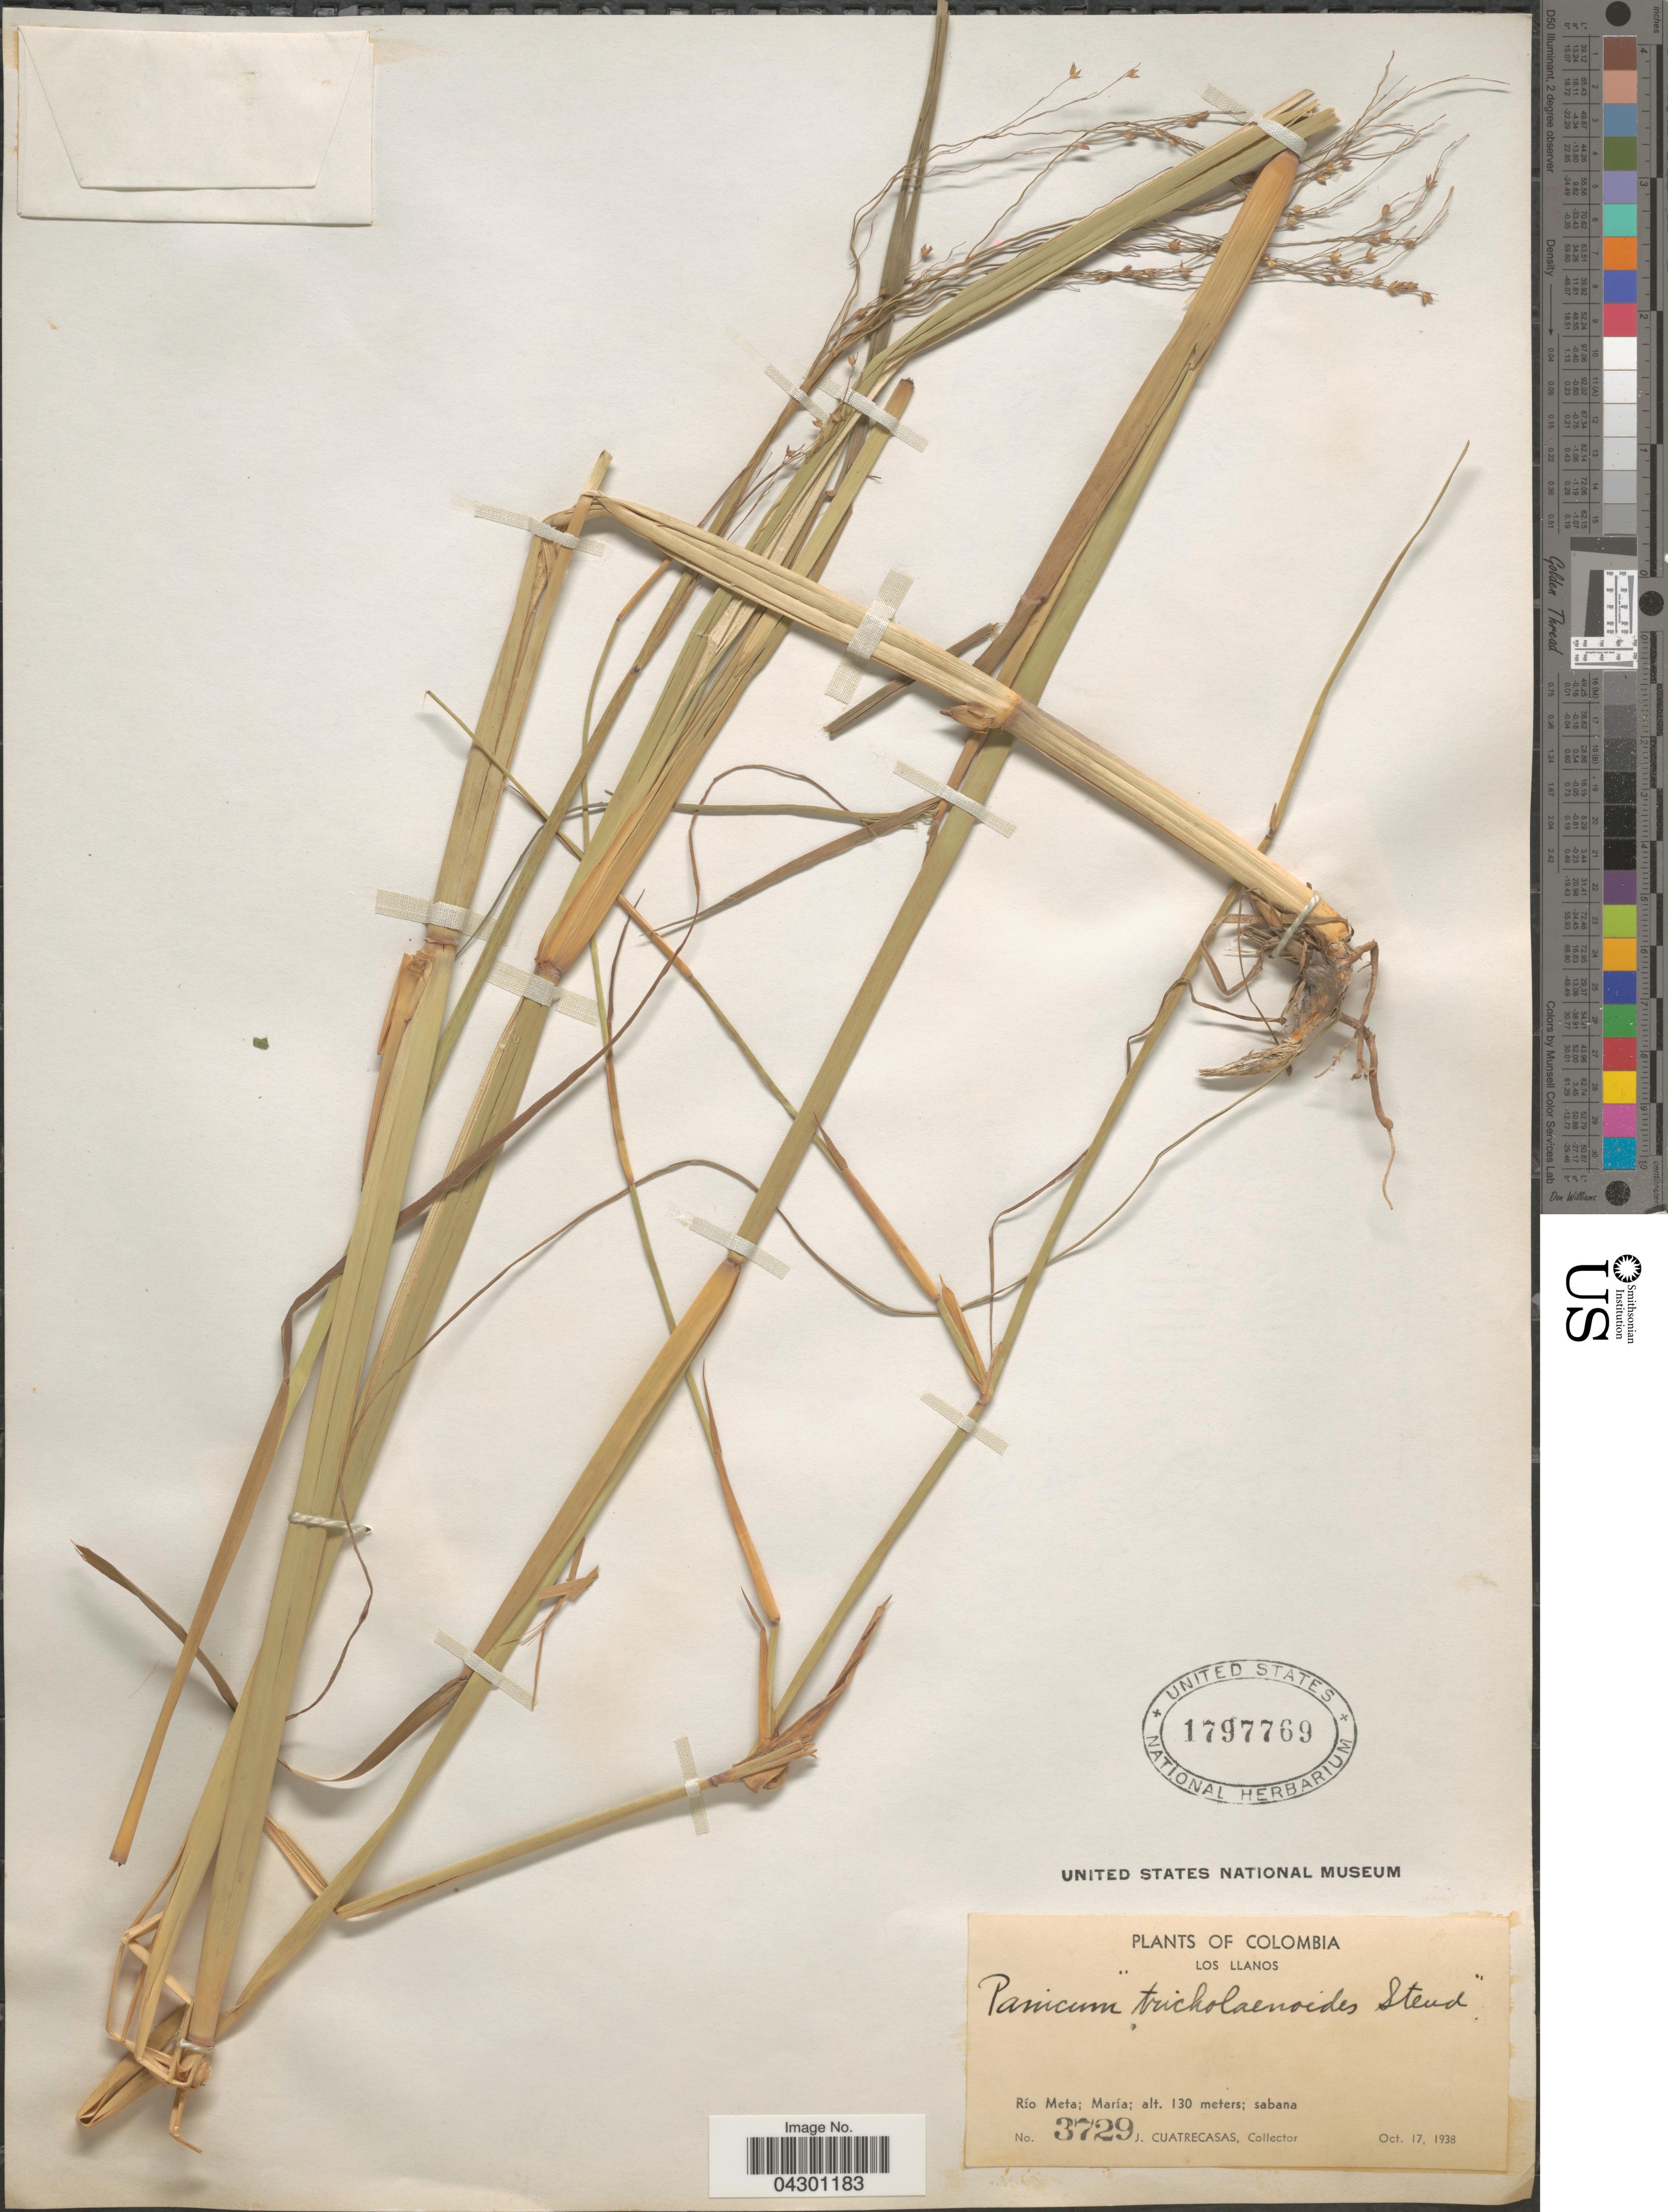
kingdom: Plantae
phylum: Tracheophyta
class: Liliopsida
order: Poales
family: Poaceae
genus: Panicum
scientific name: Panicum tricholaenoides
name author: Steud.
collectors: J. Cuatrecasas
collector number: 3729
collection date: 1938-10-17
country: Colombia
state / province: Meta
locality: Los Llanos. Río Meta: María.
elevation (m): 130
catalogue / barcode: US 1797769